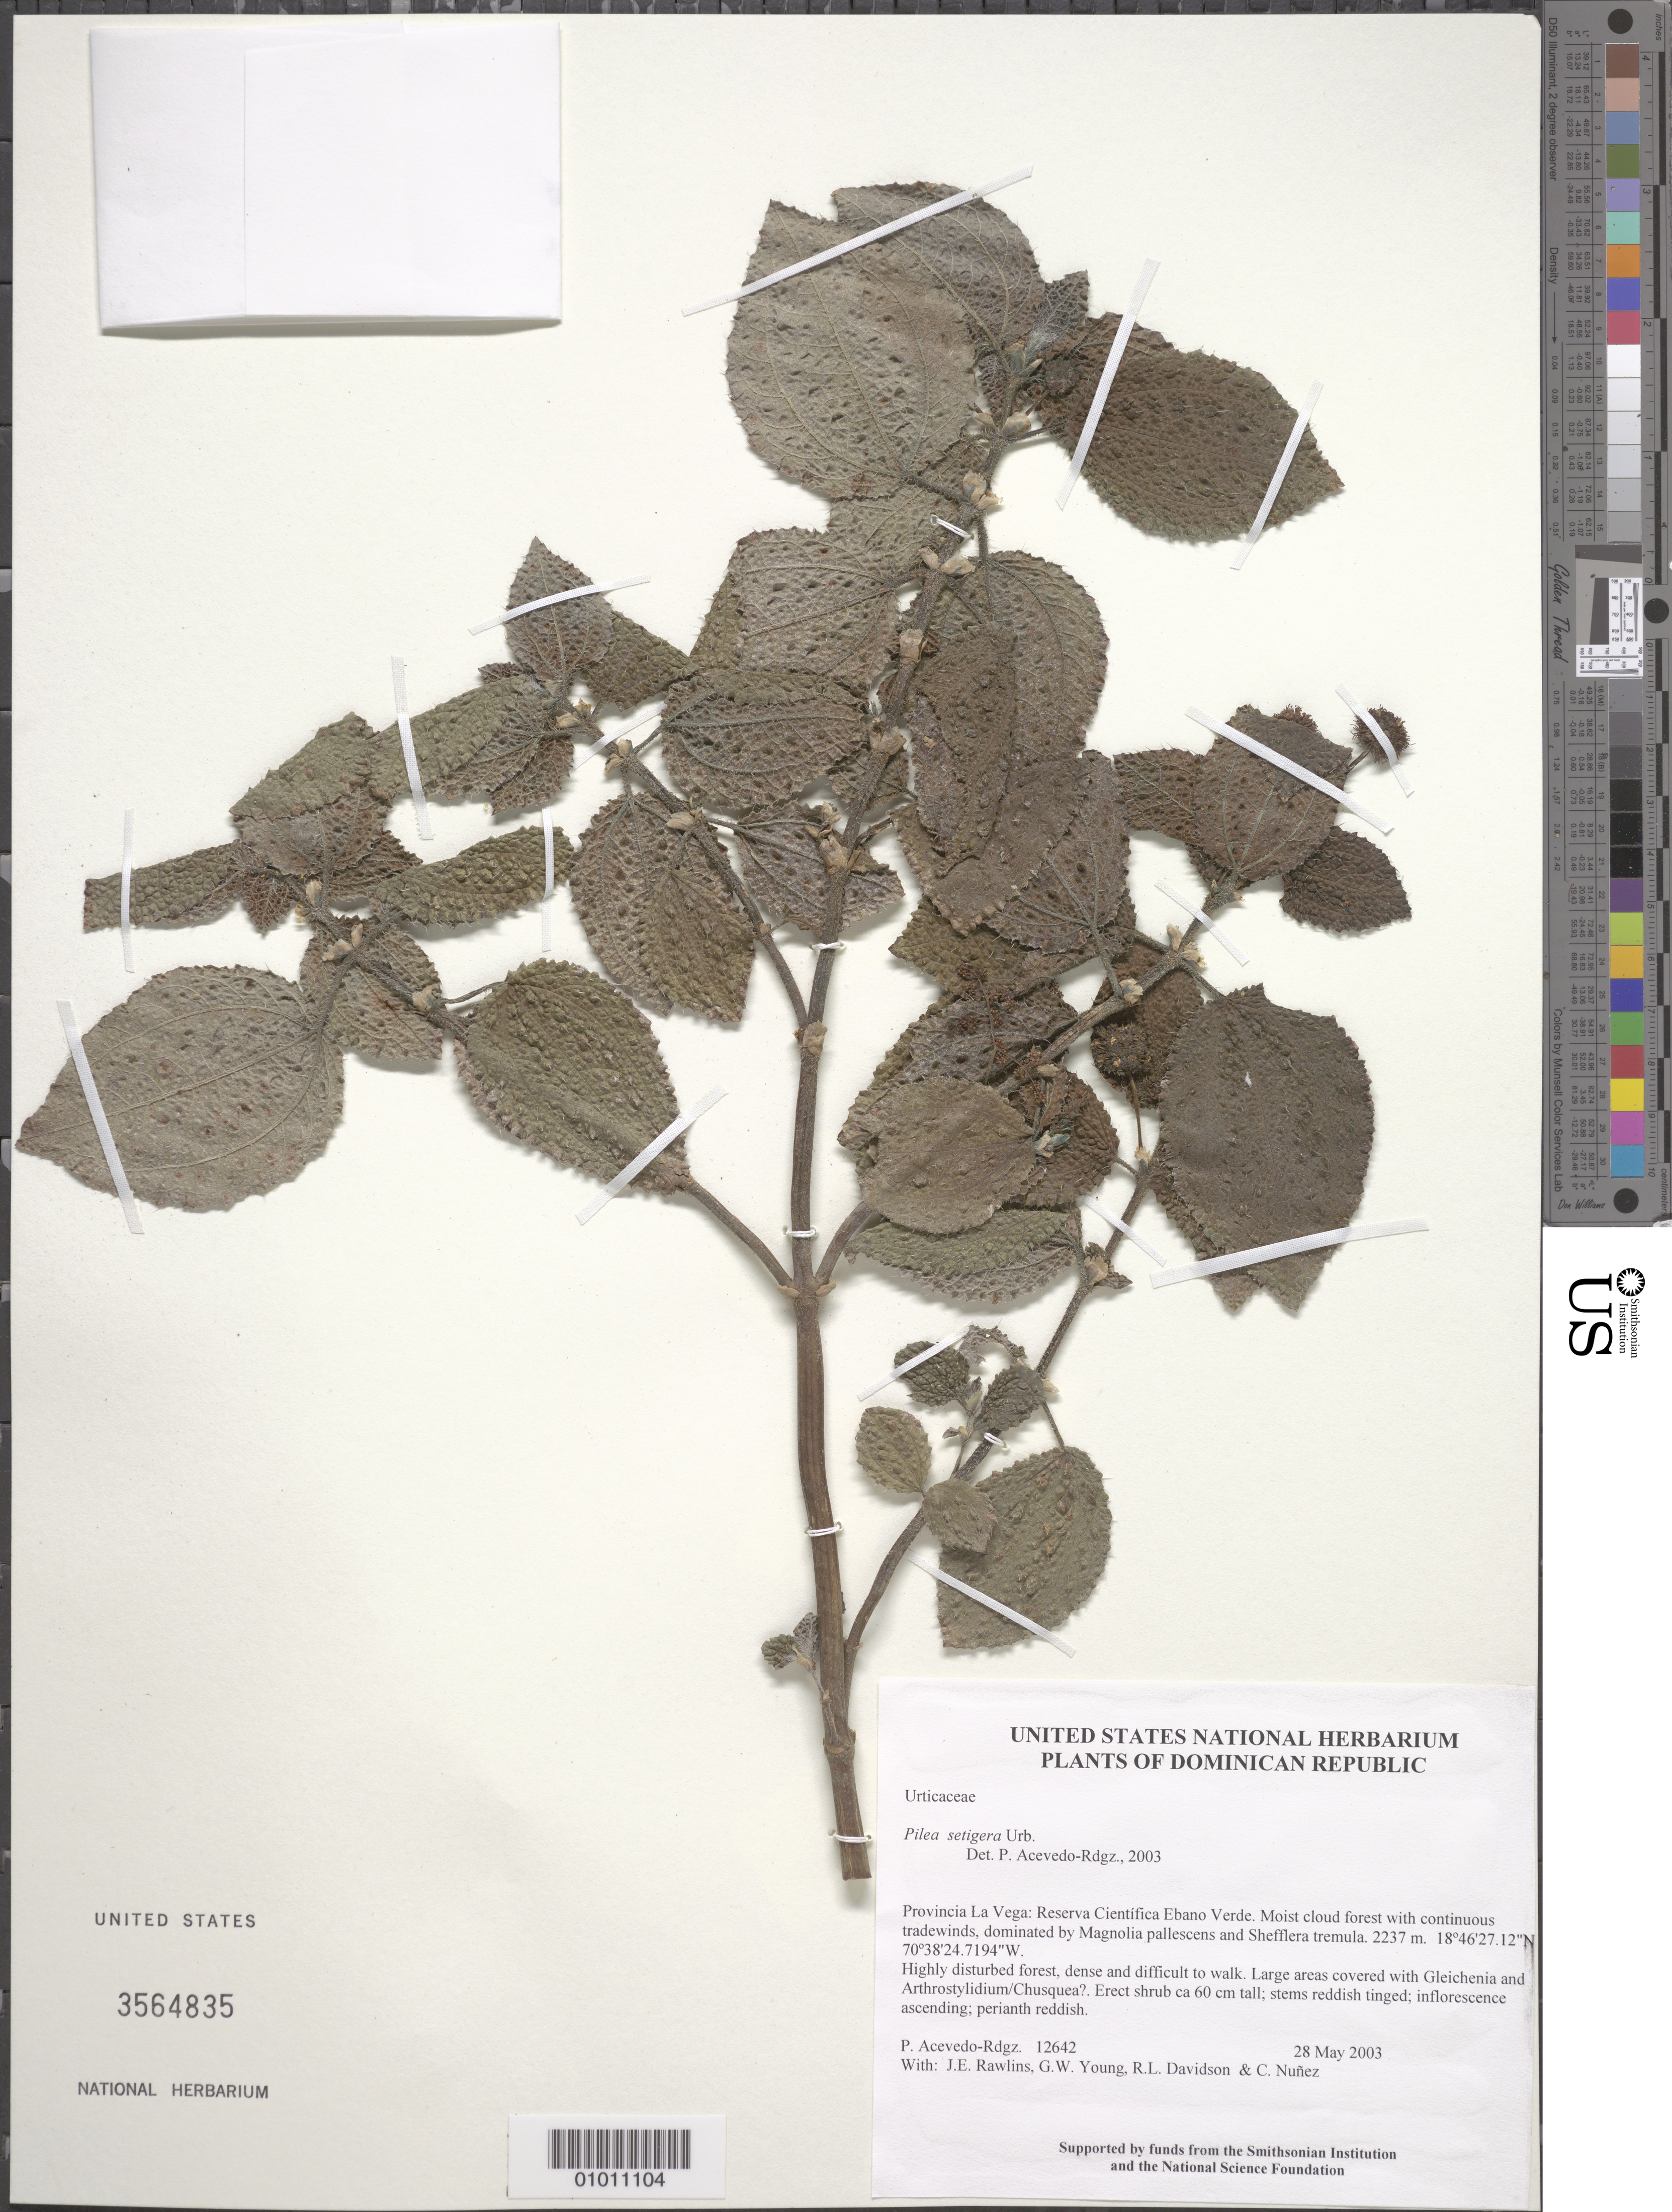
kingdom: Plantae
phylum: Tracheophyta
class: Magnoliopsida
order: Rosales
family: Urticaceae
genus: Pilea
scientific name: Pilea setigera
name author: Urb.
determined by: Acevedo-Rodríguez, P., (BOT), Smithsonian Institution - National Museum of Natural History (UNITED STATES)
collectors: P. Acevedo-Rodr., J. Rawlins, G. Young, R. Davidson & C. Nunez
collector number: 12642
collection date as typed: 28 May 2003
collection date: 2003-05-28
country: Dominican Republic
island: Hispaniola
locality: Provincia La Vega: Reserva Científica Ebano Verde. Moist cloud forest with continuous tradewinds, dominated by Magnolia pallescens and Shefflera tremula.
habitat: Highly disturbed forest, dense and difficult to walk. Large areas covered with Gleichenia and Arthrostylidium/Chusquea?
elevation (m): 2237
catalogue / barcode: US 3564835